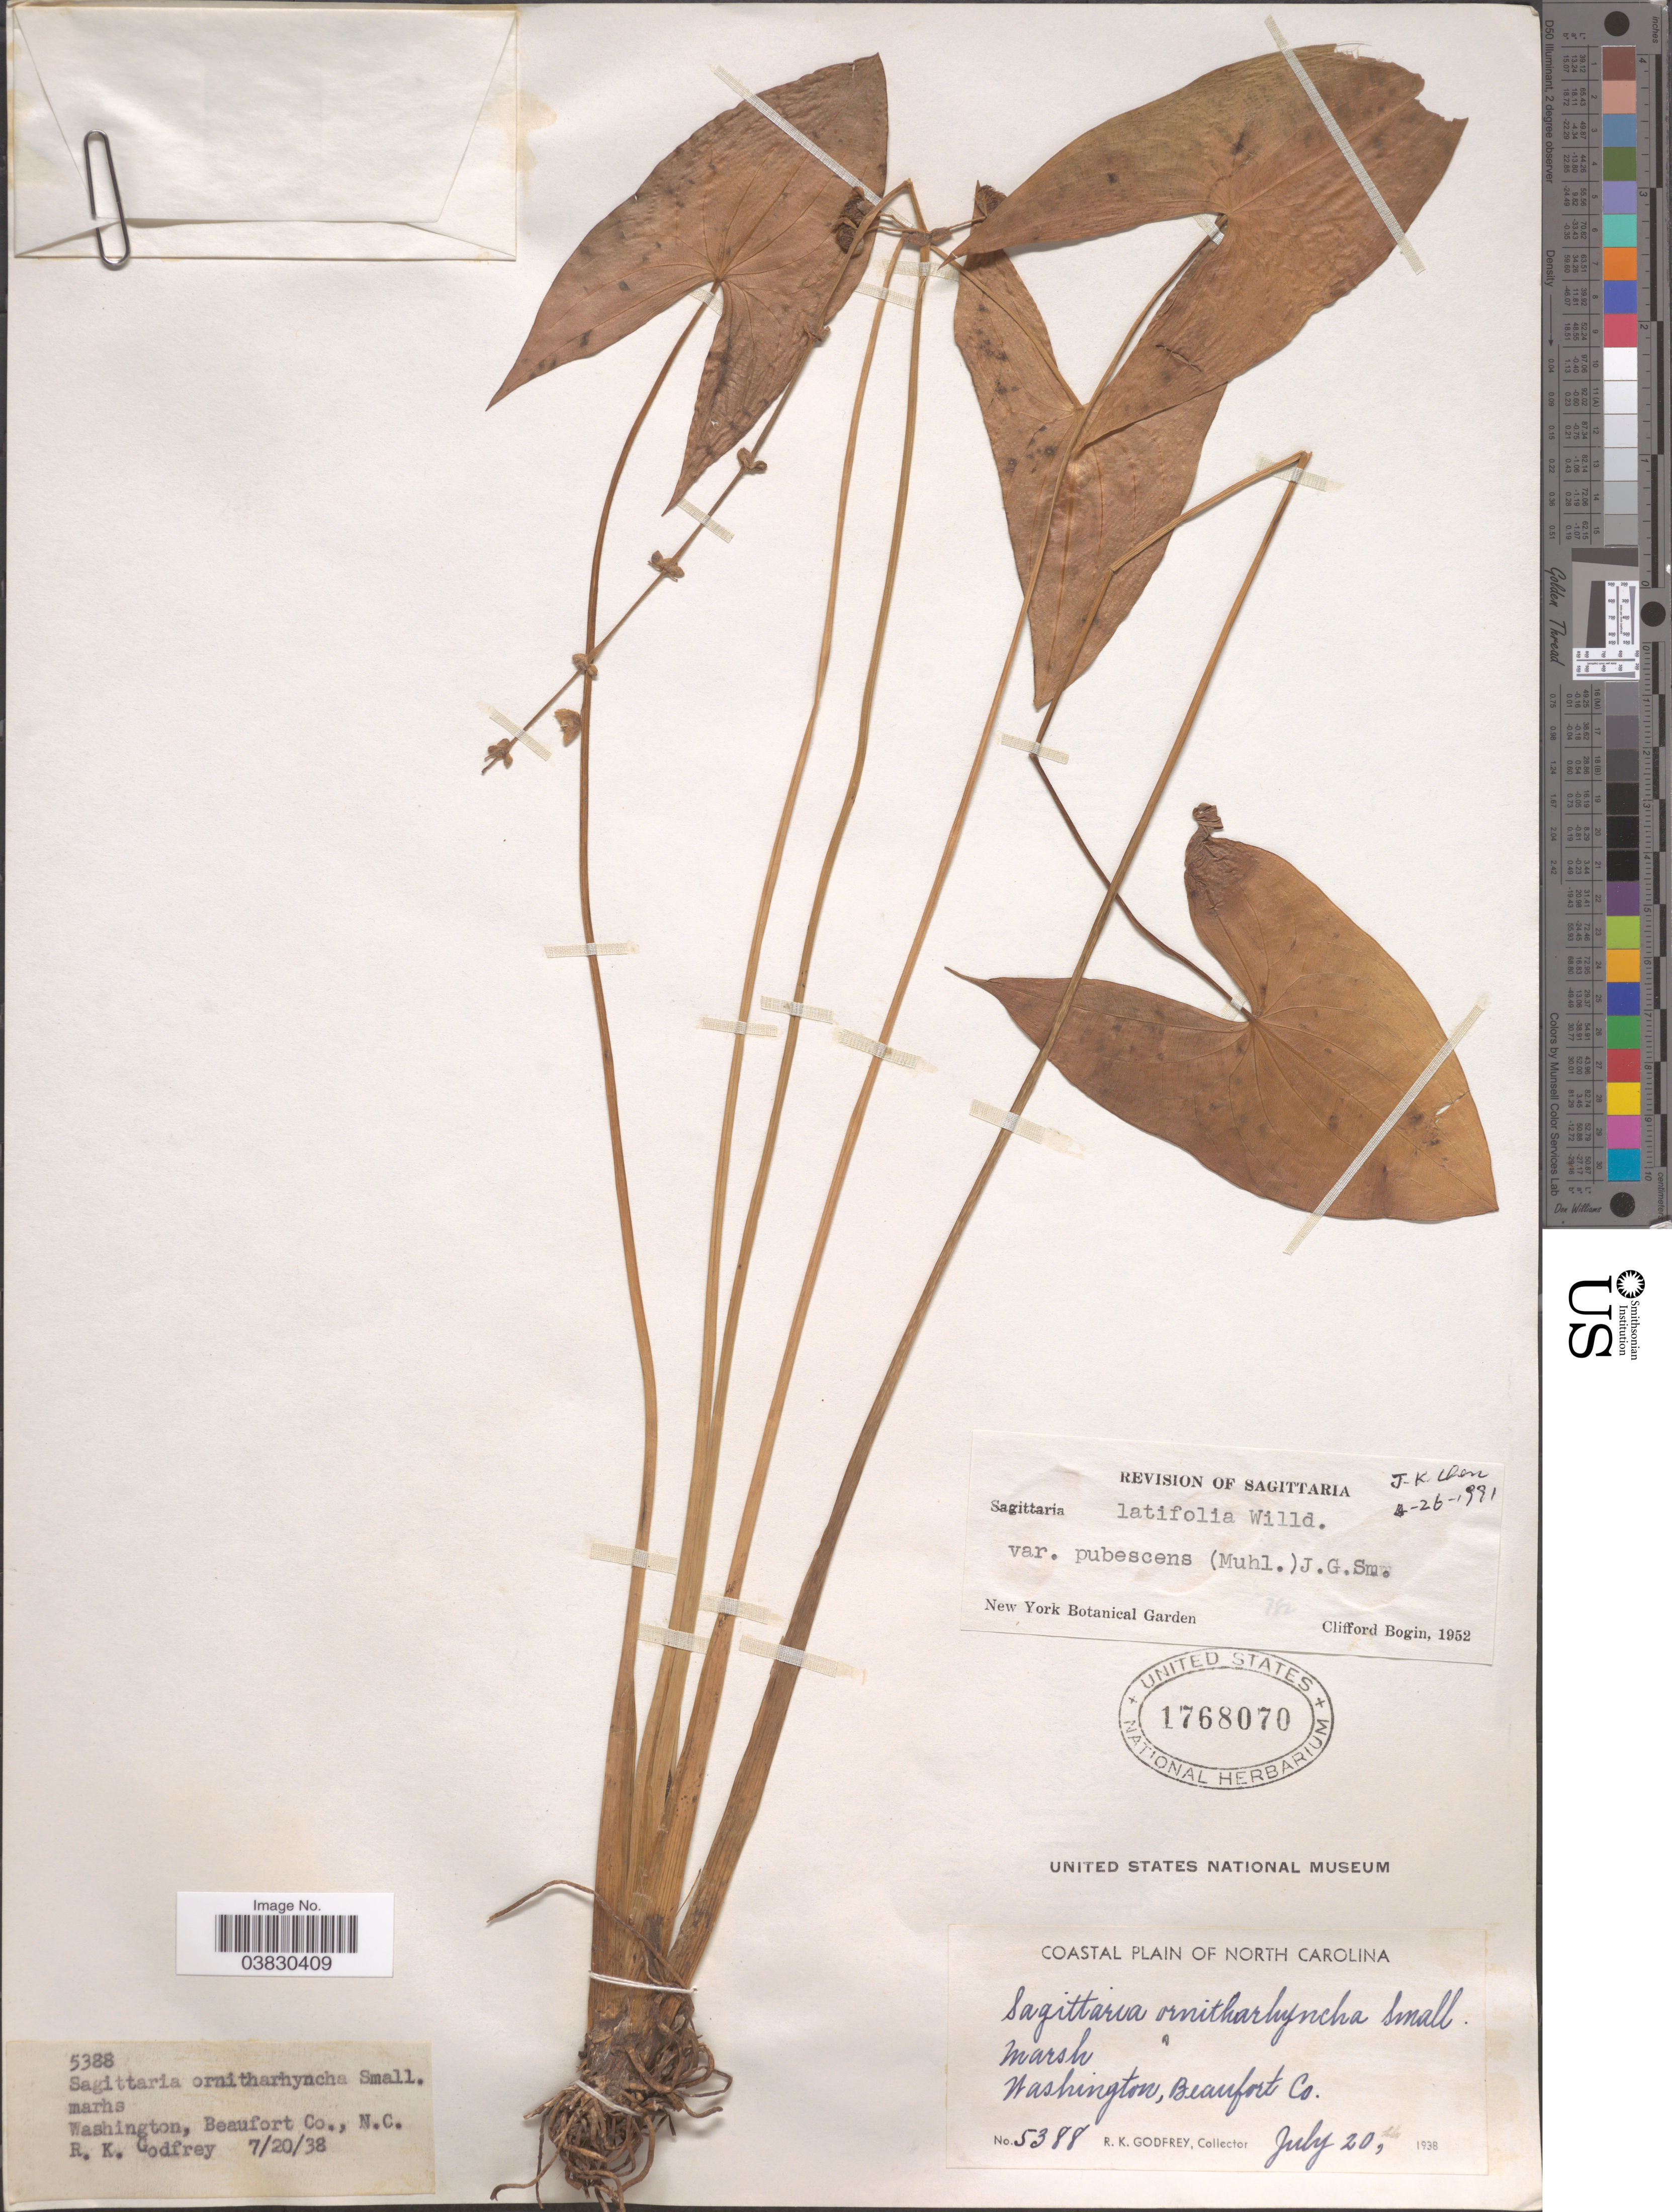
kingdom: Plantae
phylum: Tracheophyta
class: Liliopsida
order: Alismatales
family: Alismataceae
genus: Sagittaria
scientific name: Sagittaria latifolia var. pubescens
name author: (Muhl.) J.G. Sm.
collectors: R. K. Godfrey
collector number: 5388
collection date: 1938-07-20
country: United States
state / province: North Carolina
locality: Washington, Beaufort Co. Coastal Plain of North Carolina.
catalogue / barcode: US 1768070